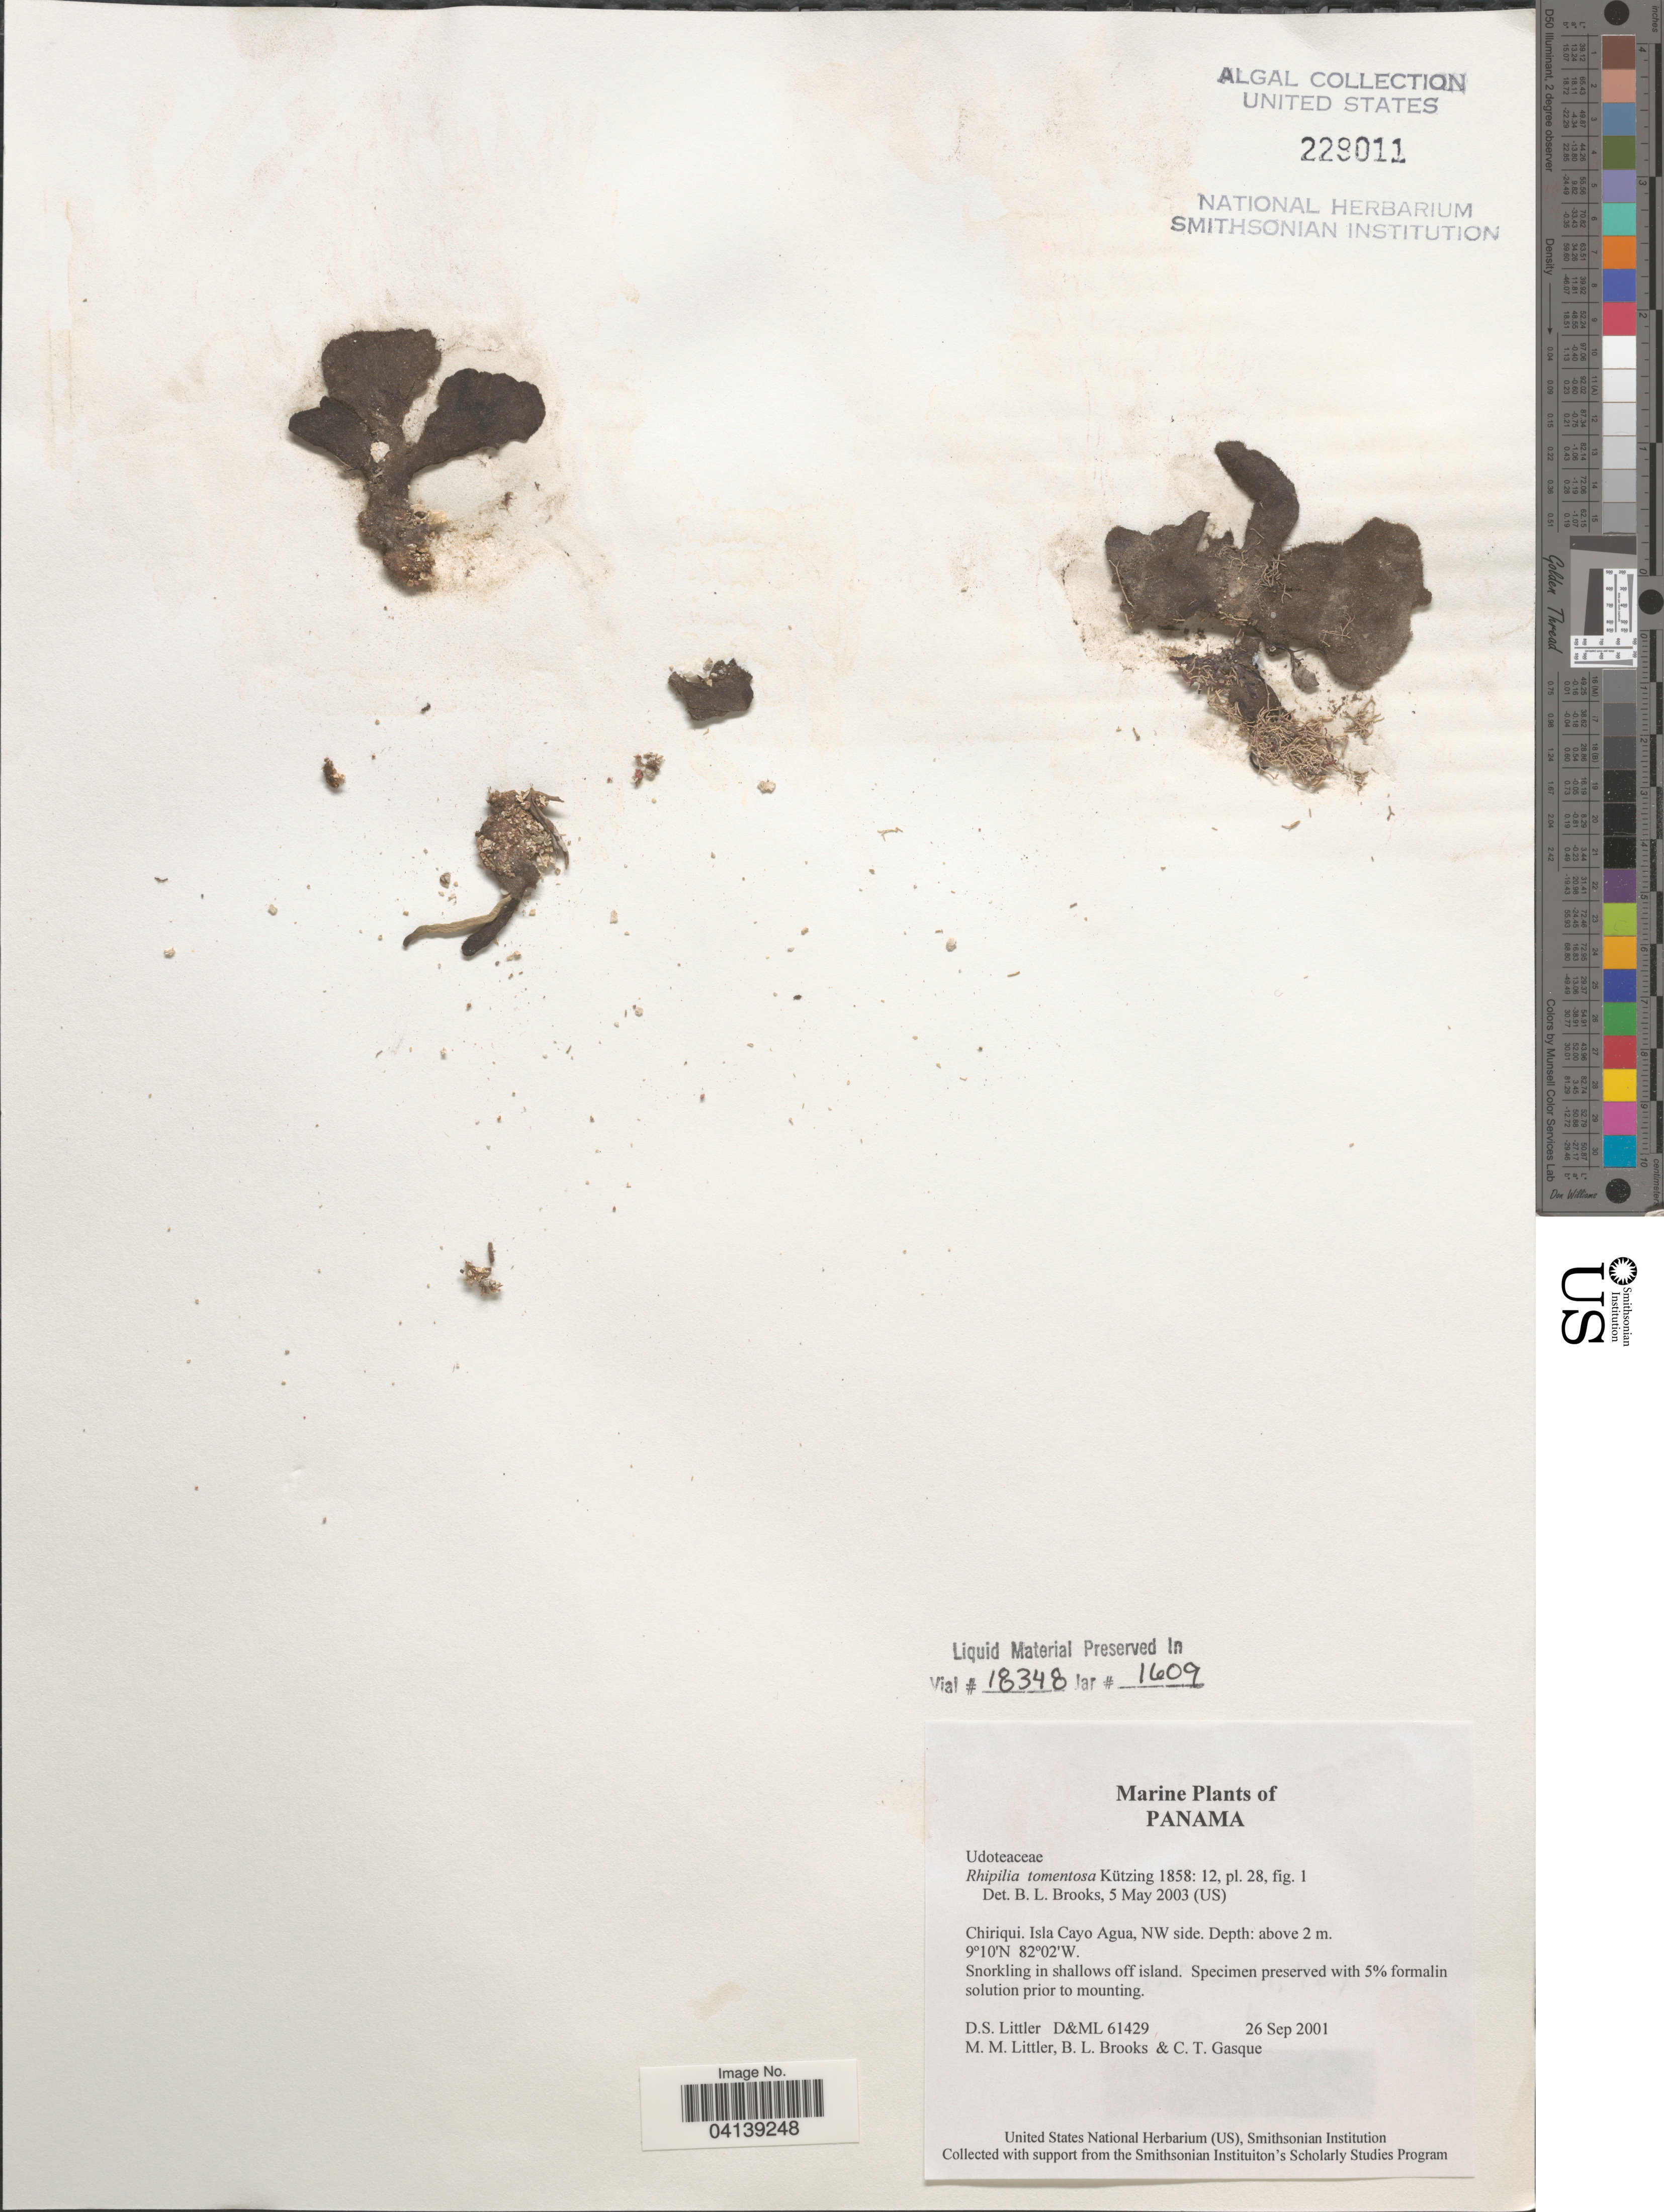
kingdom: Plantae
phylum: Chlorophyta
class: Ulvophyceae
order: Bryopsidales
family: Rhipiliaceae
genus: Rhipilia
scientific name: Rhipilia tomentosa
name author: Kütz.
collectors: D. S. Littler, B. Brooks & C. Gasque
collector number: D&ML61429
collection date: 2001-09-26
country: Panama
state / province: Chiriqui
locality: Isla Cayo Agua, NW side.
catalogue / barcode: US 229011